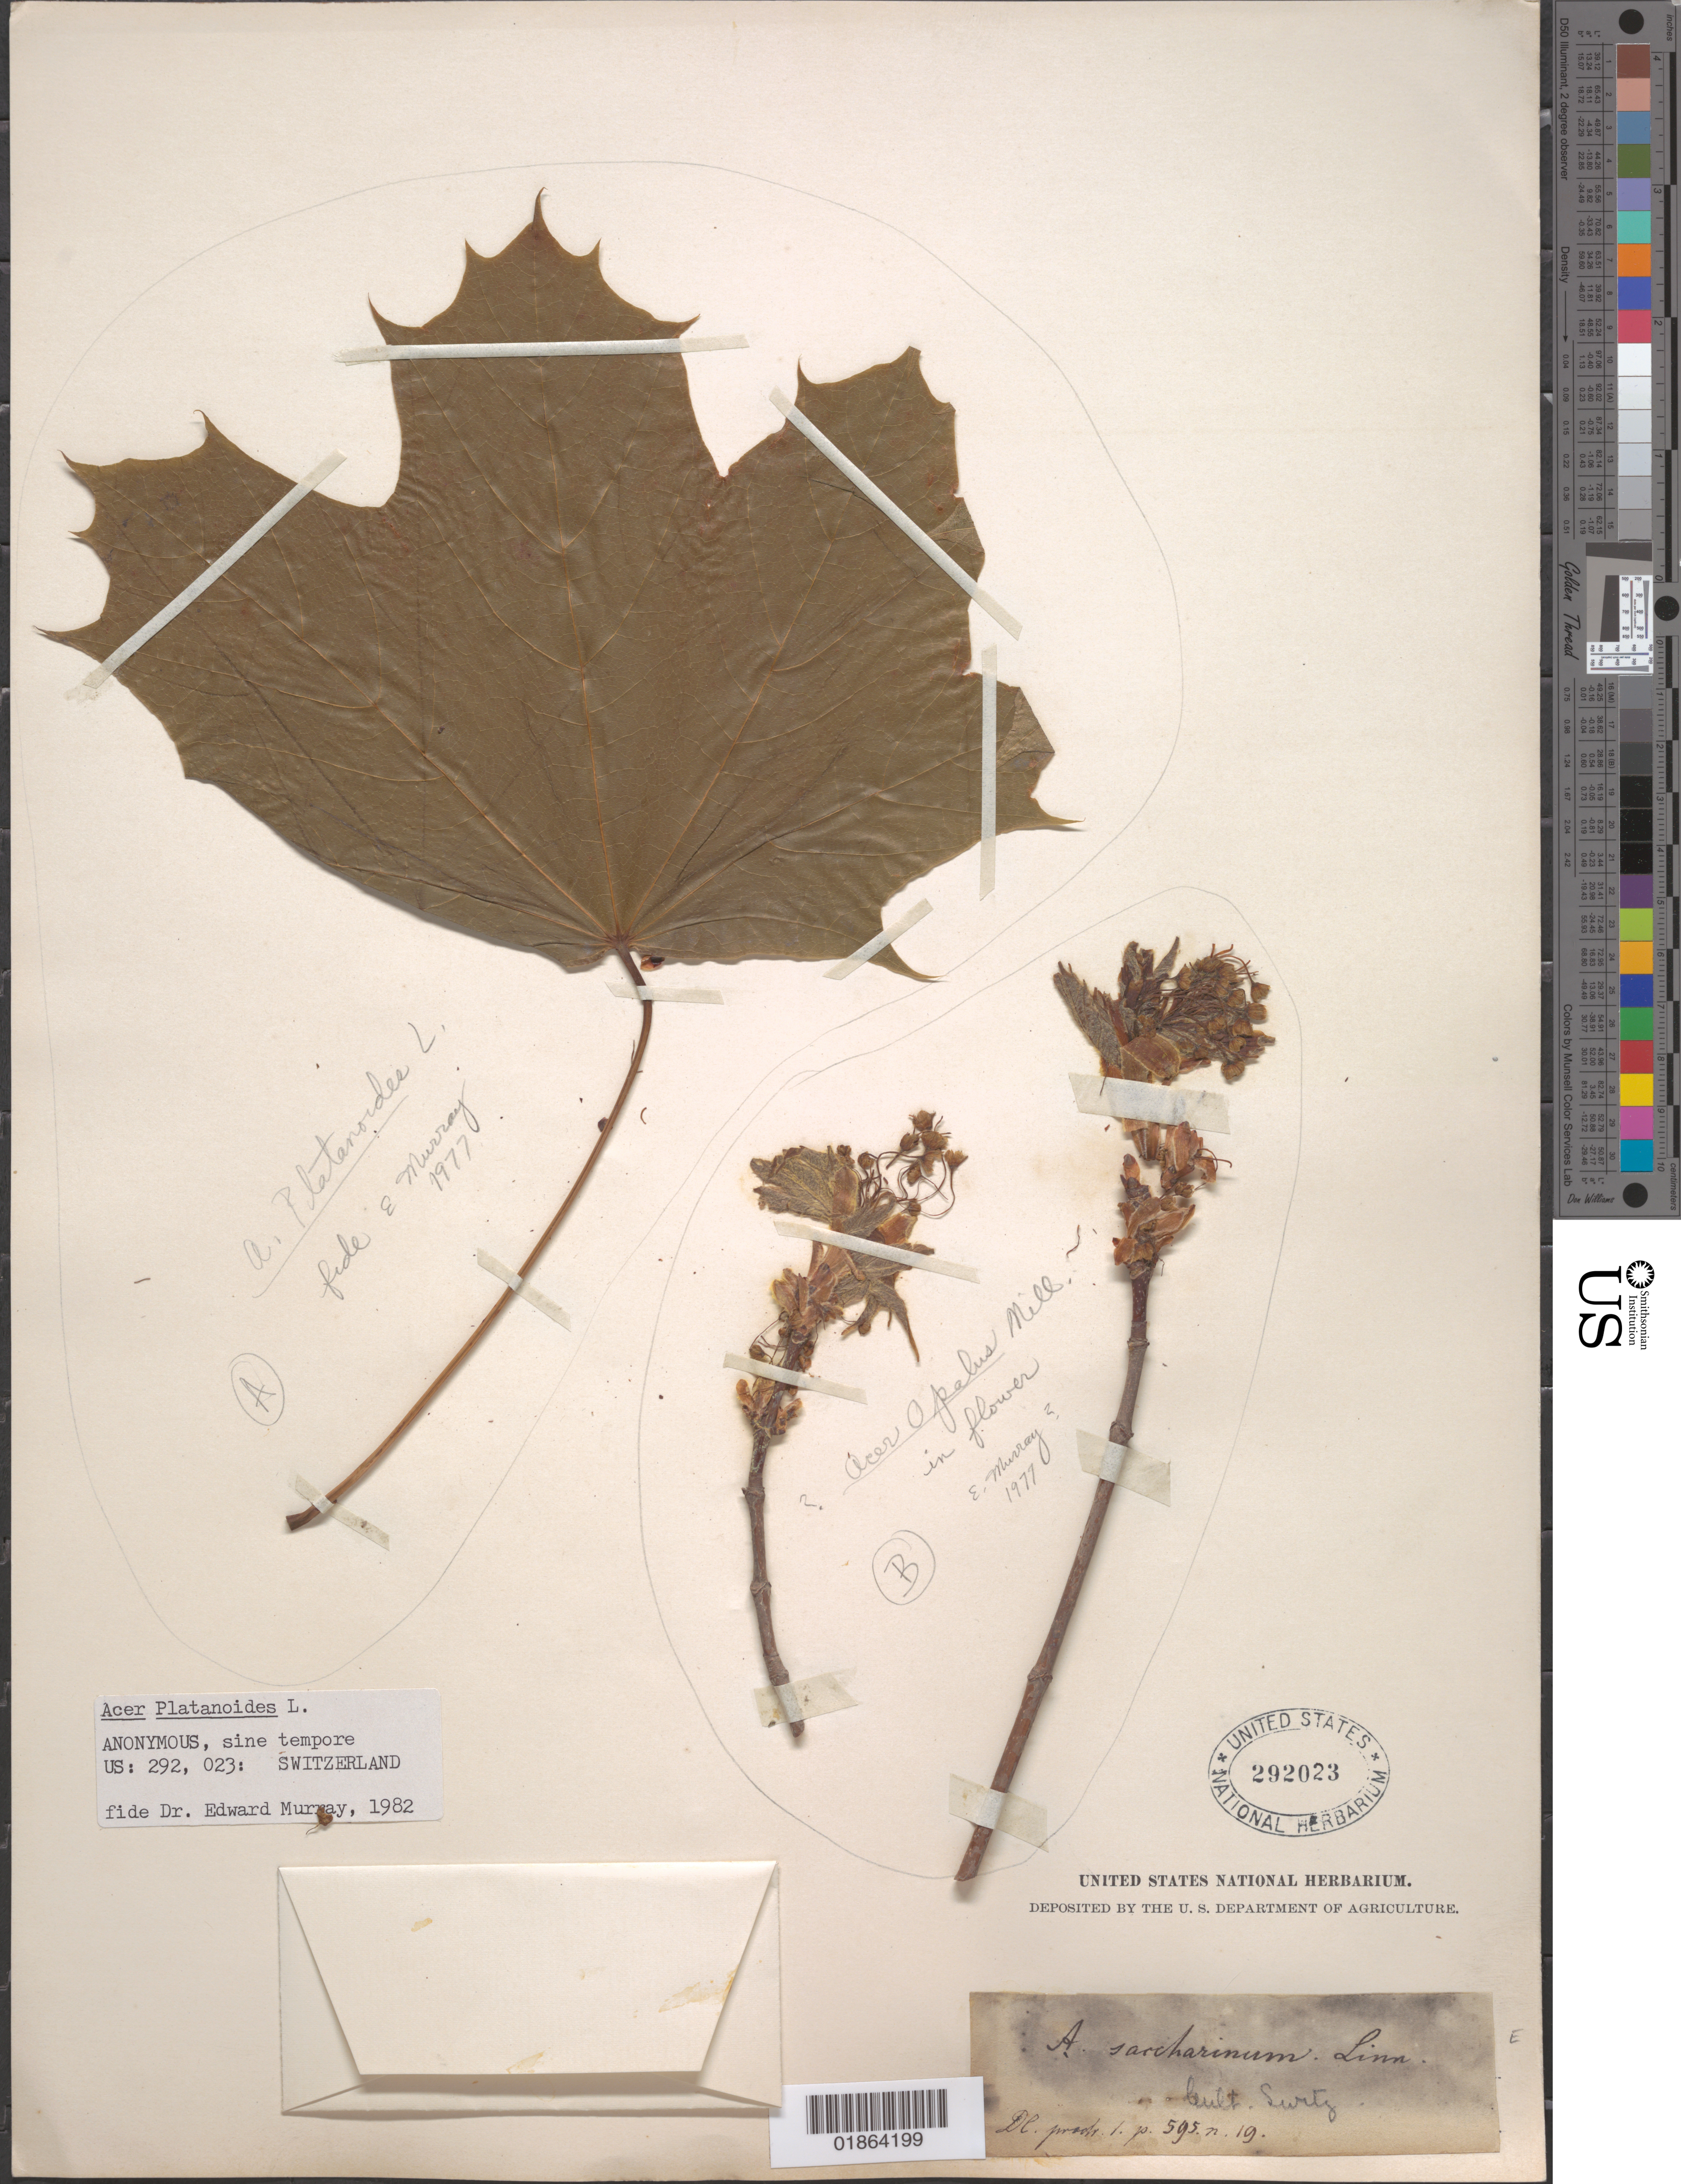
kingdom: Plantae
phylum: Tracheophyta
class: Magnoliopsida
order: Sapindales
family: Sapindaceae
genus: Acer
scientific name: Acer platanoides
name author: L.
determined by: Murray, Edward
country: Switzerland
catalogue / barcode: US 292023